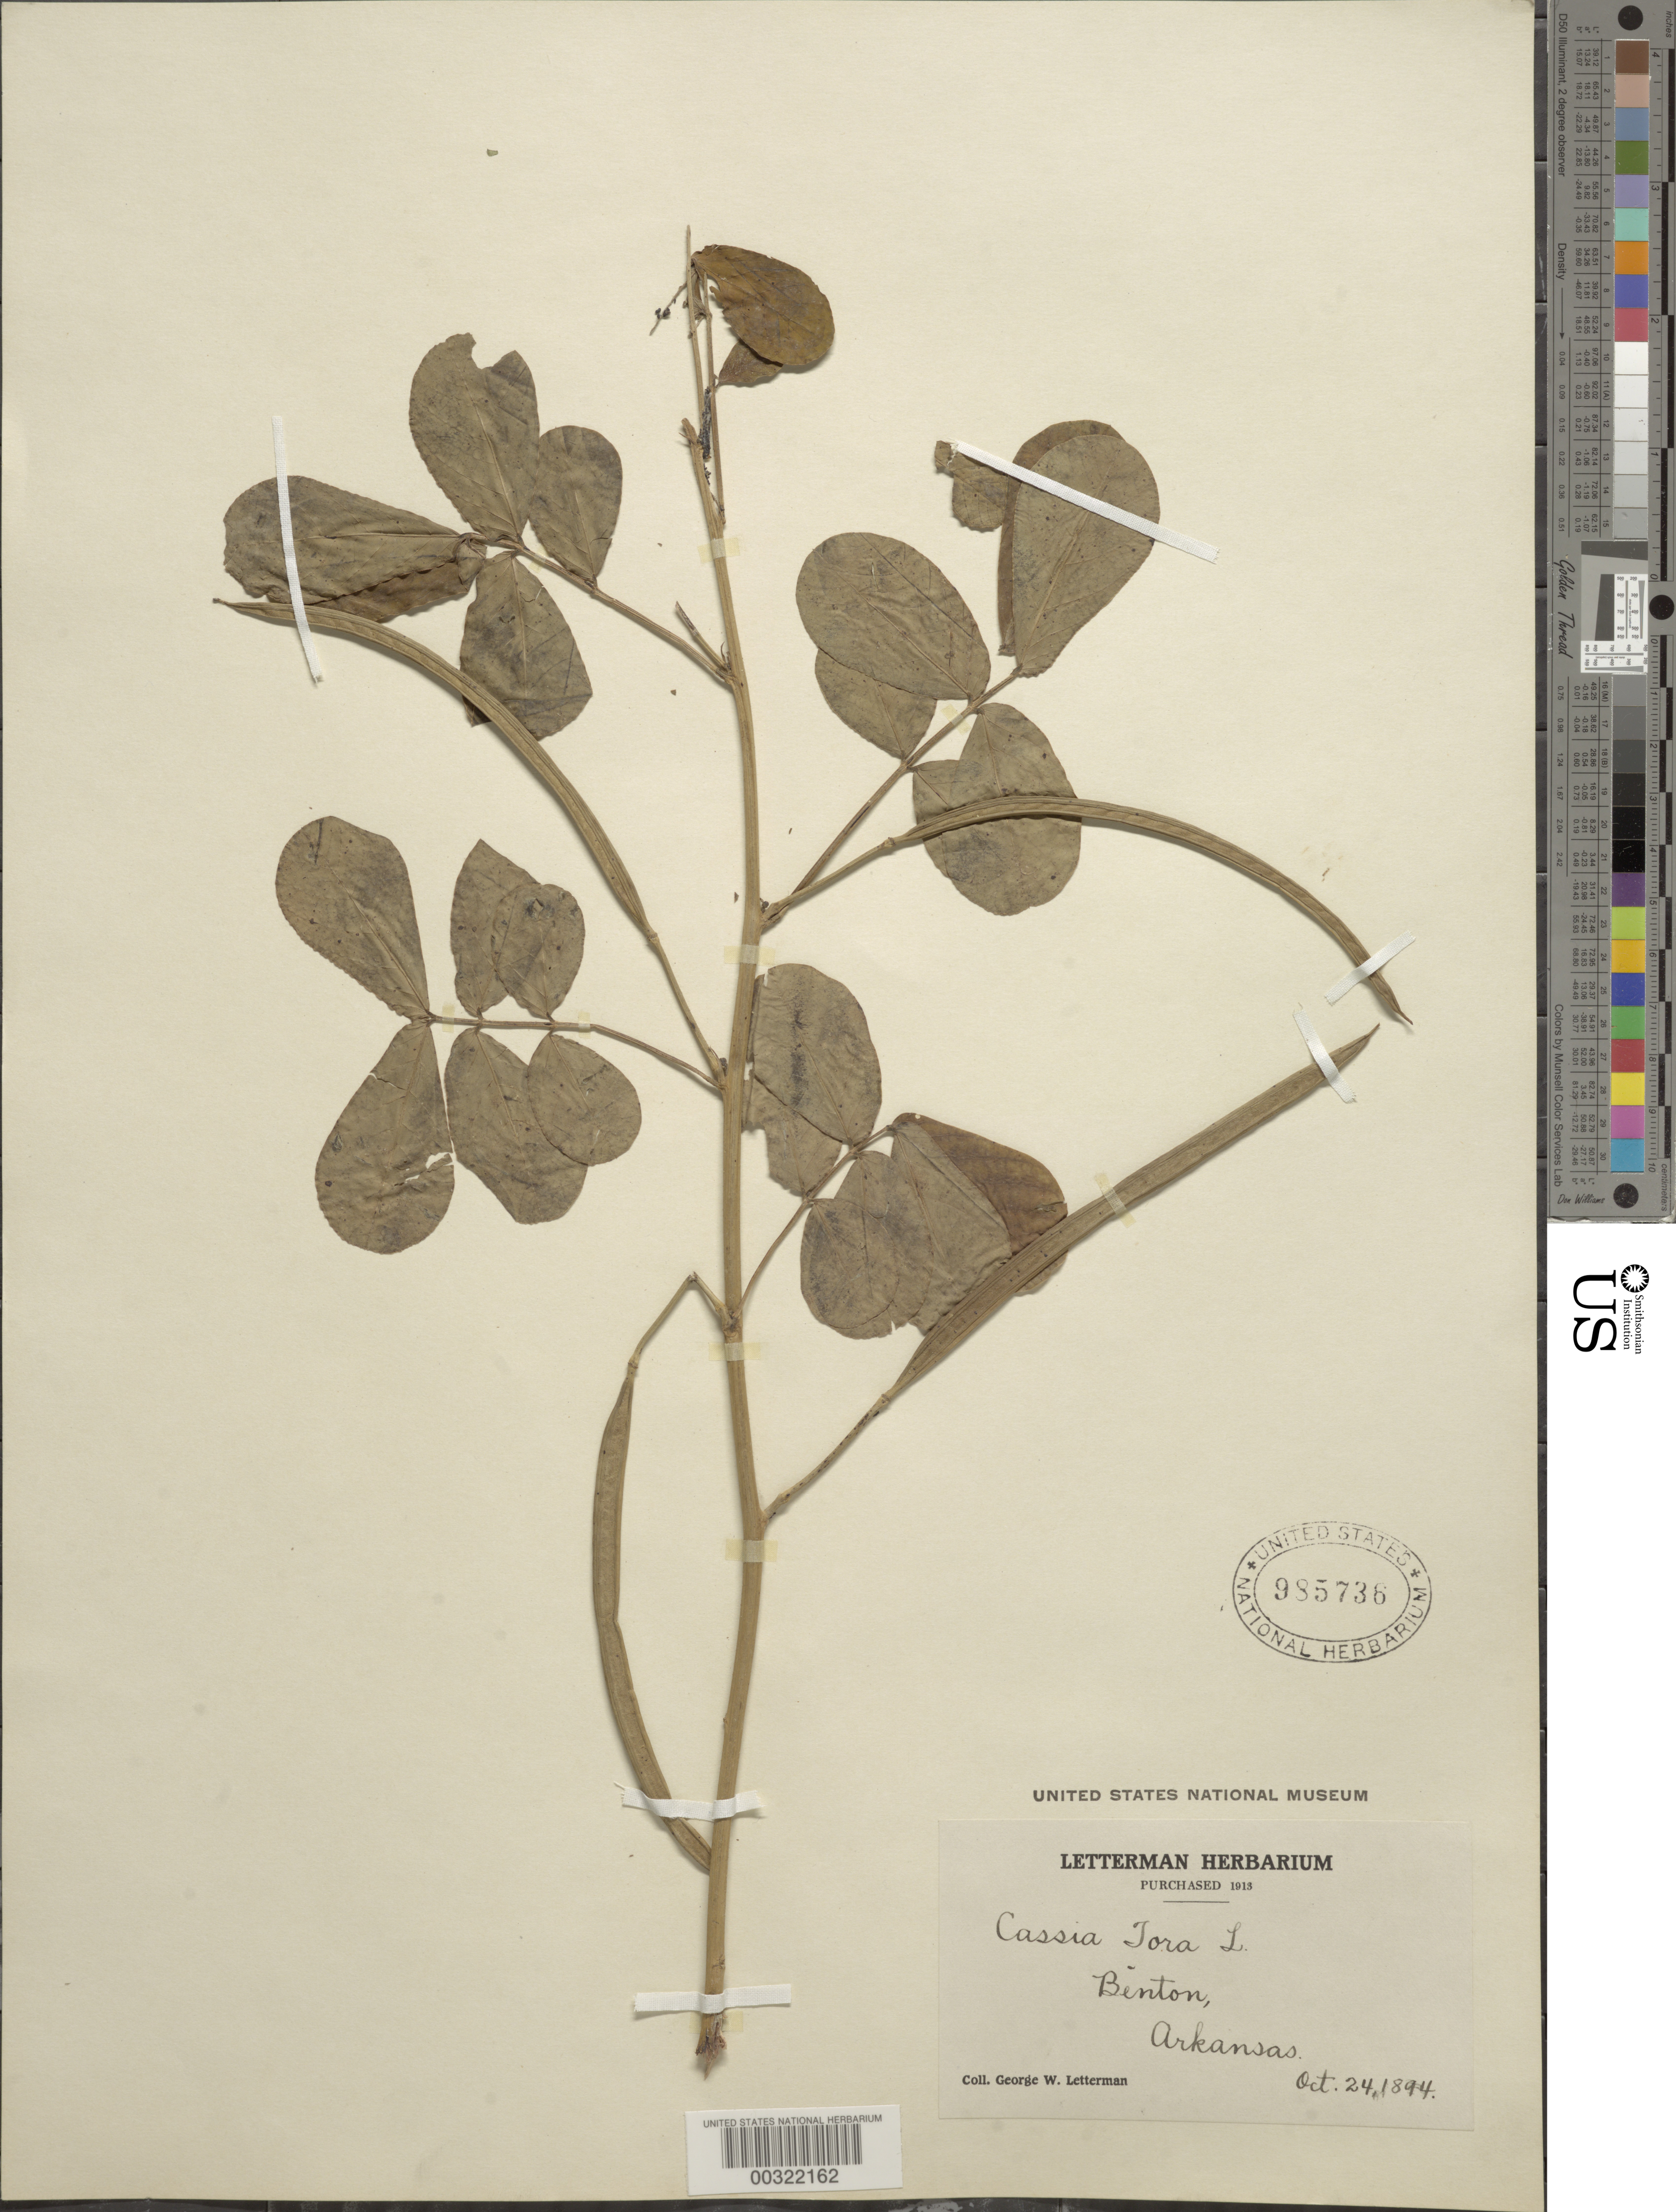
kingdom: Plantae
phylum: Tracheophyta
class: Magnoliopsida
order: Fabales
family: Fabaceae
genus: Senna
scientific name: Senna obtusifolia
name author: (L.) H.S. Irwin & Barneby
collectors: G. W. Letterman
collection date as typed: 24 Oct 1894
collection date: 1894-10-24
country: United States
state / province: Arkansas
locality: Benton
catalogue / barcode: US 985736